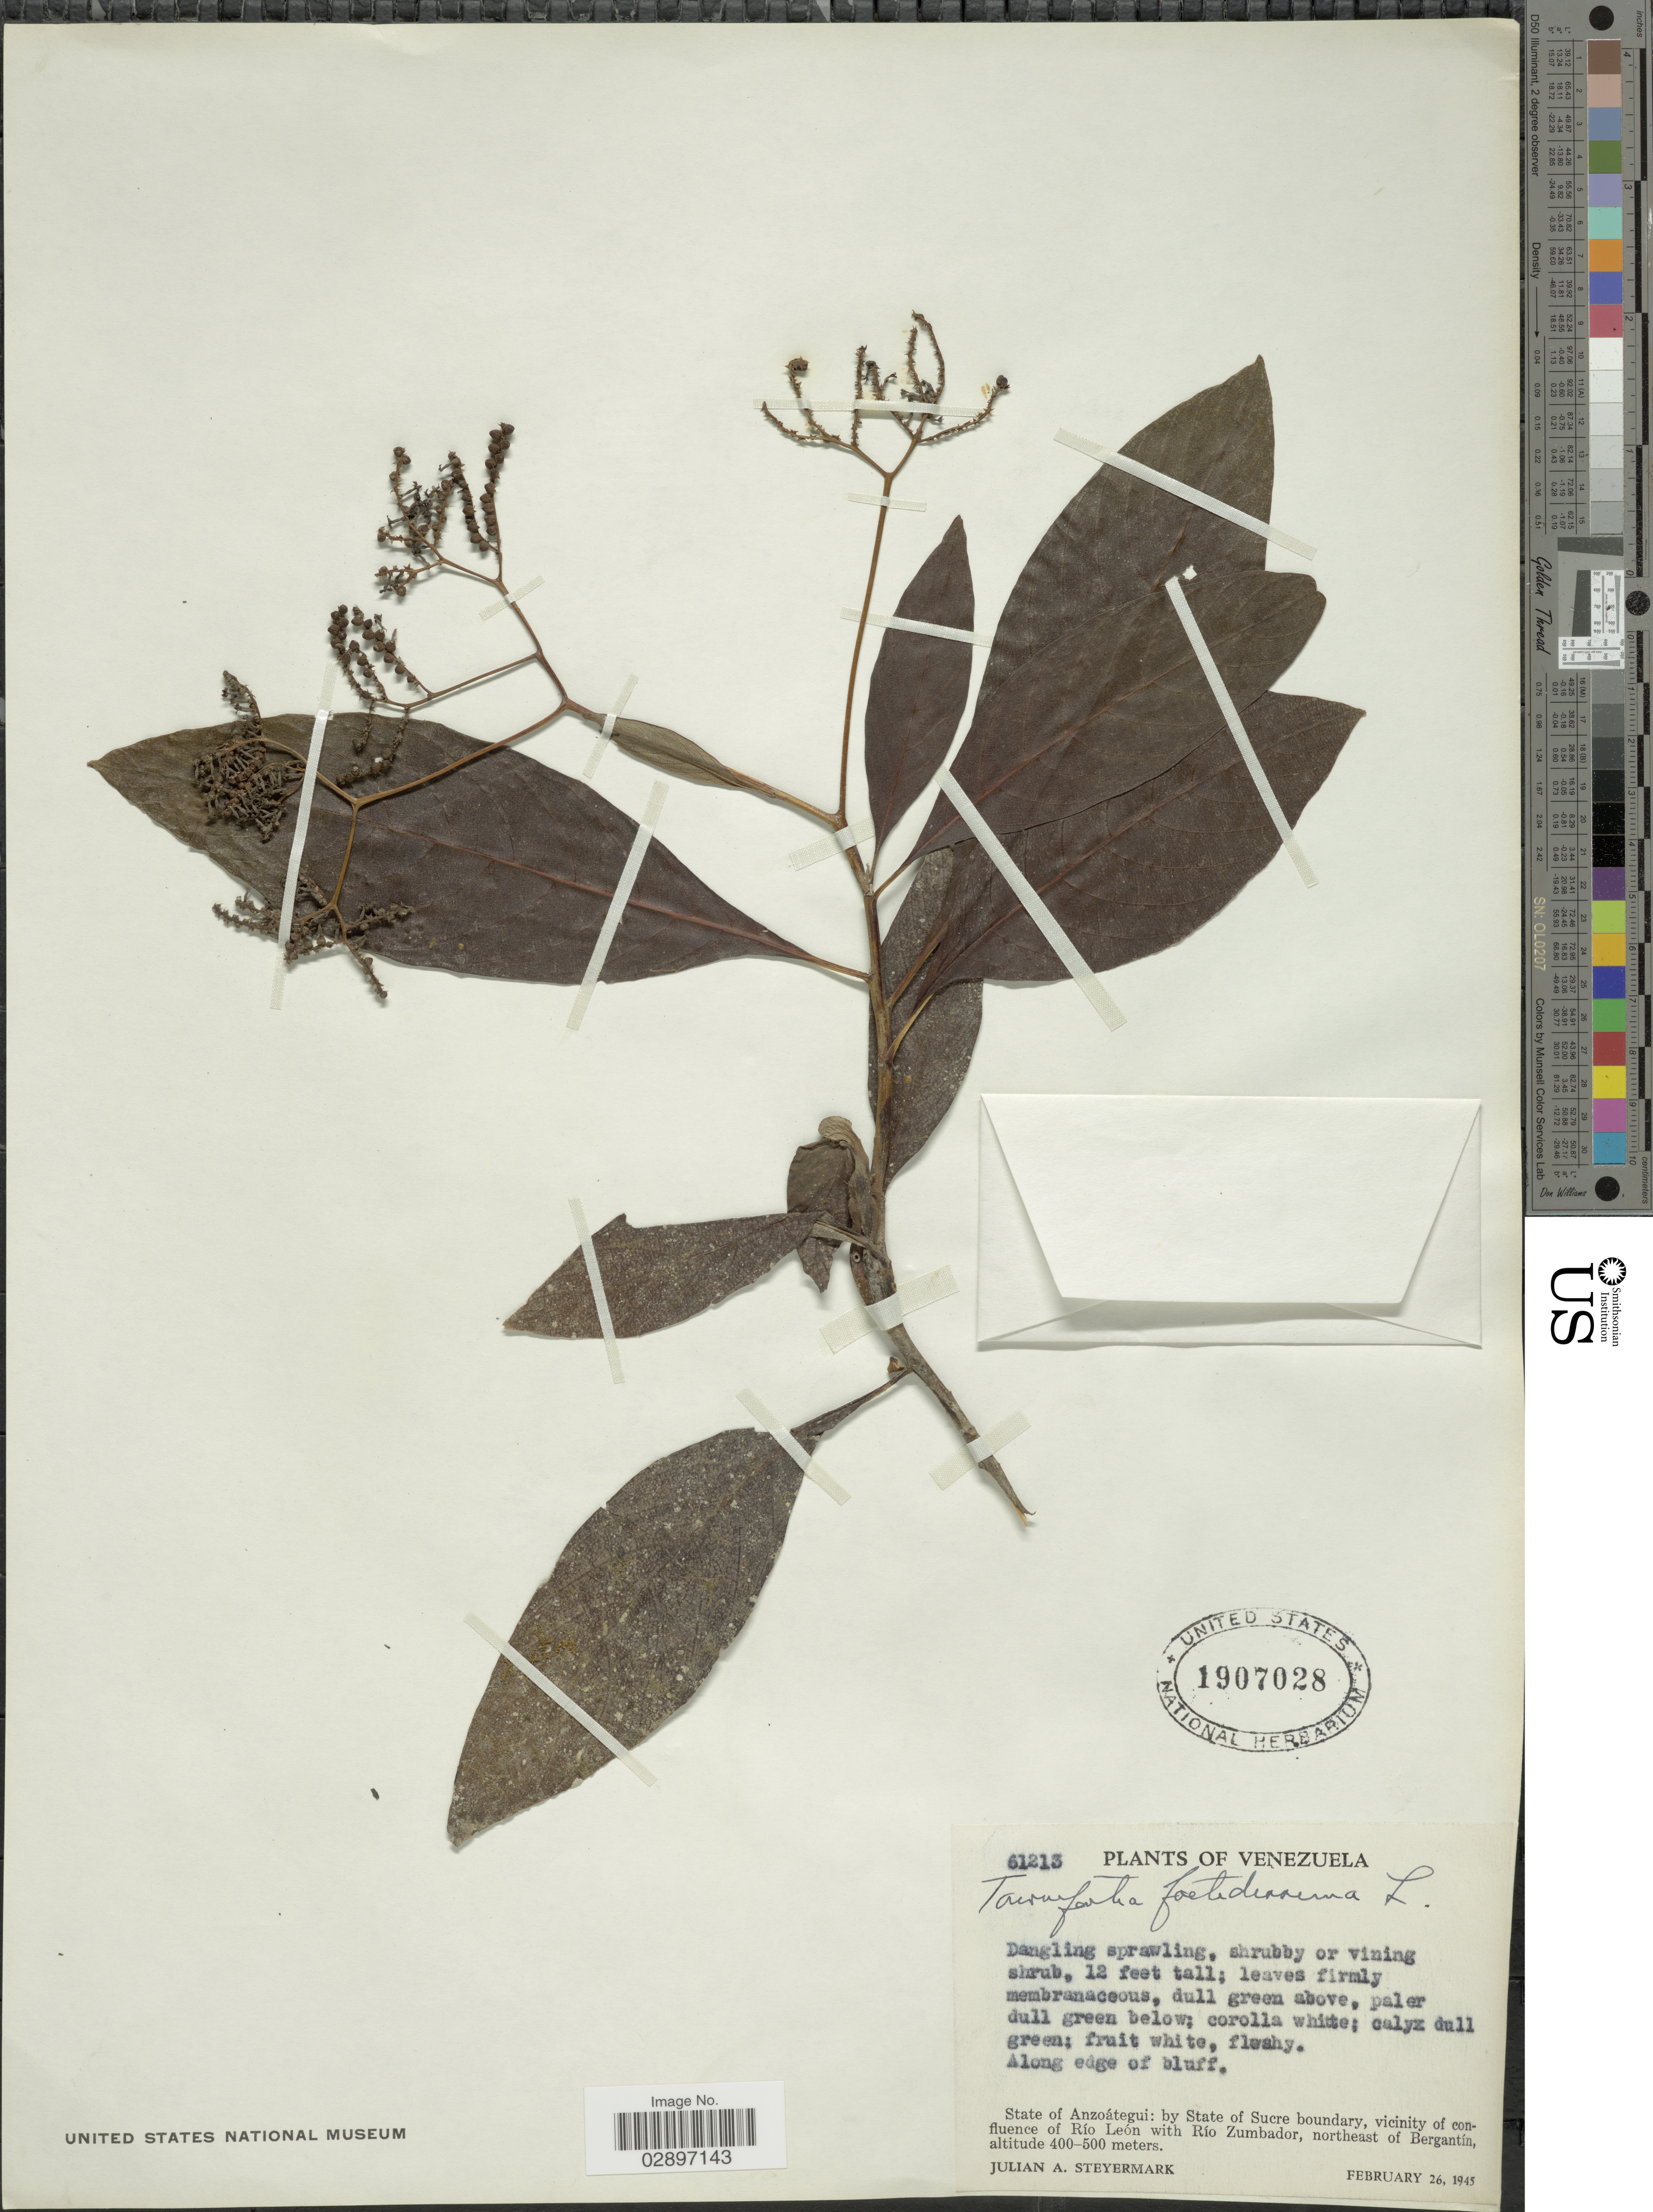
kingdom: Plantae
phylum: Tracheophyta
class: Magnoliopsida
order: Boraginales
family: Heliotropiaceae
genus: Tournefortia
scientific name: Tournefortia foetidissima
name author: L.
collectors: J. Steyermark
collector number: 61213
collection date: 1945-02-26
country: Venezuela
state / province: Anzoategui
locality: By state of Sucre boundary, vicinity of confluence of Río León with Río Zumbador, northeast of Bergantín.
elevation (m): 400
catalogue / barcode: US 1907028